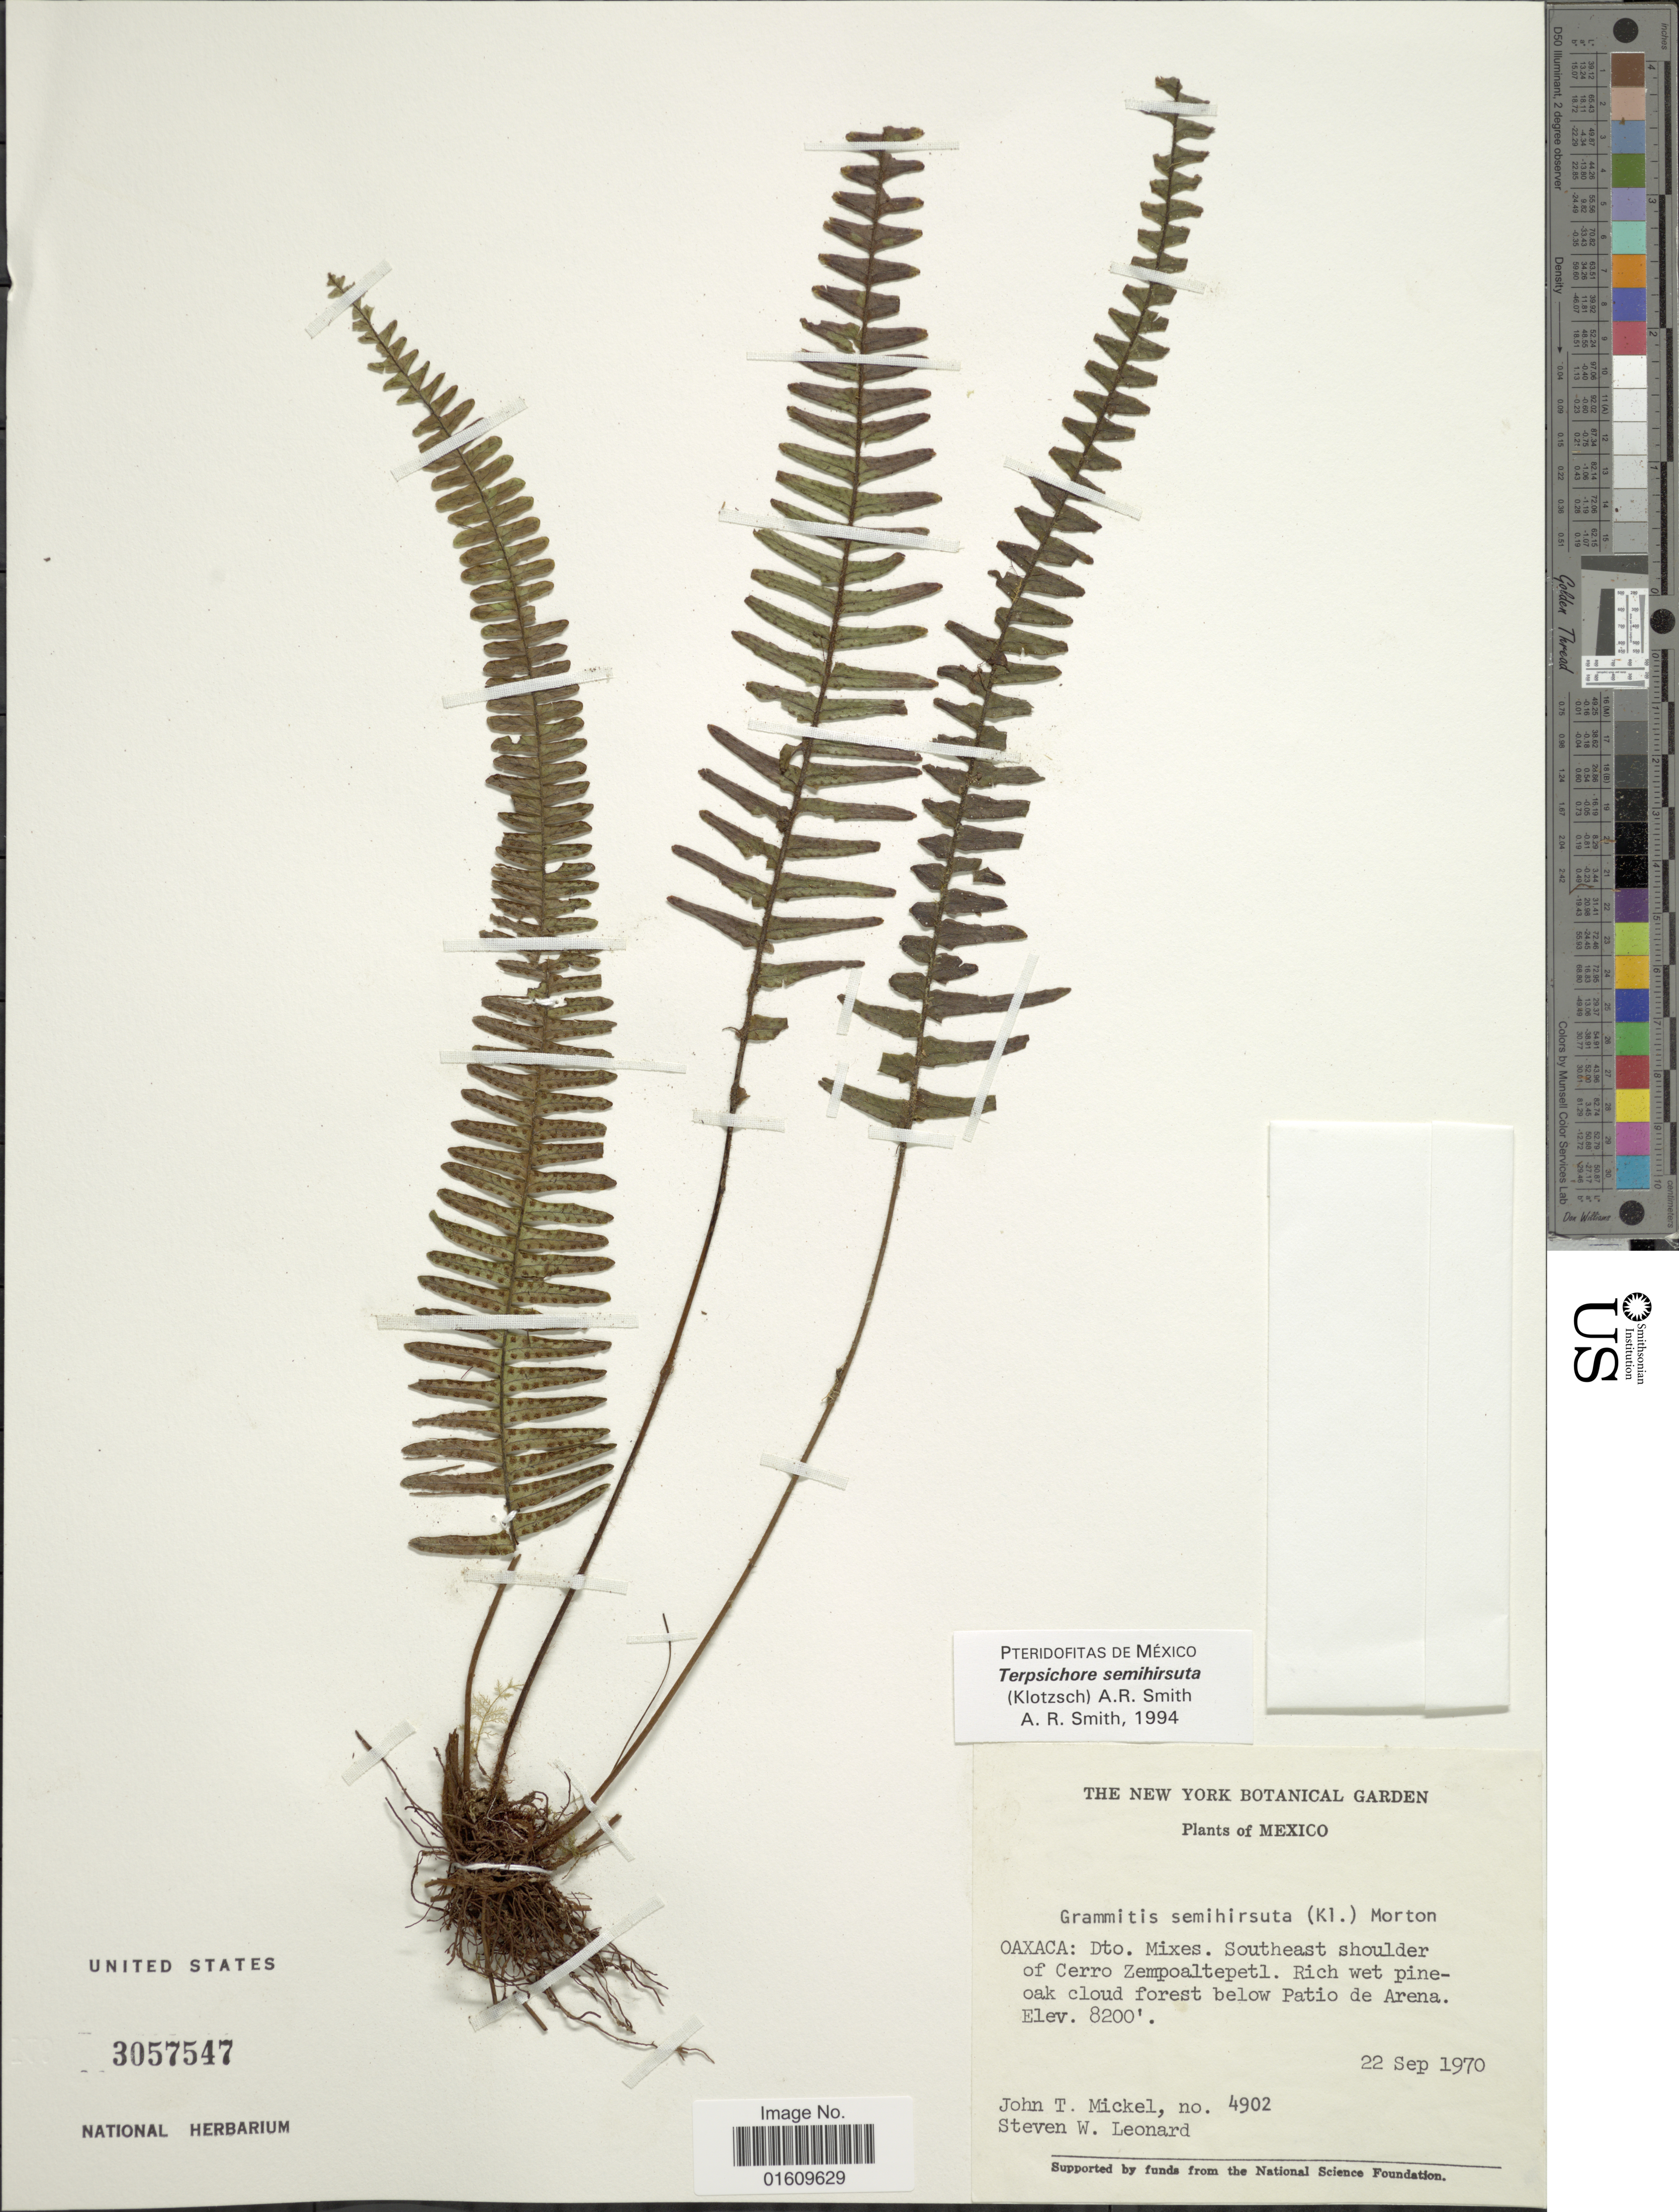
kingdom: Plantae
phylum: Tracheophyta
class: Polypodiopsida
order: Polypodiales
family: Polypodiaceae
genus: Mycopteris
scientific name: Mycopteris semihirsuta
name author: (Klotzsch) Sundue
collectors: J. T. Mickel & S. W. Leonard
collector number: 4902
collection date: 1970-09-22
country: Mexico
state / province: Oaxaca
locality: Dto. Mixes, Southeast shoulder of Cerro Zempoalteptl. rich wet oak cloud forest below Patio de Arena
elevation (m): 2499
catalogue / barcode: US 3057547